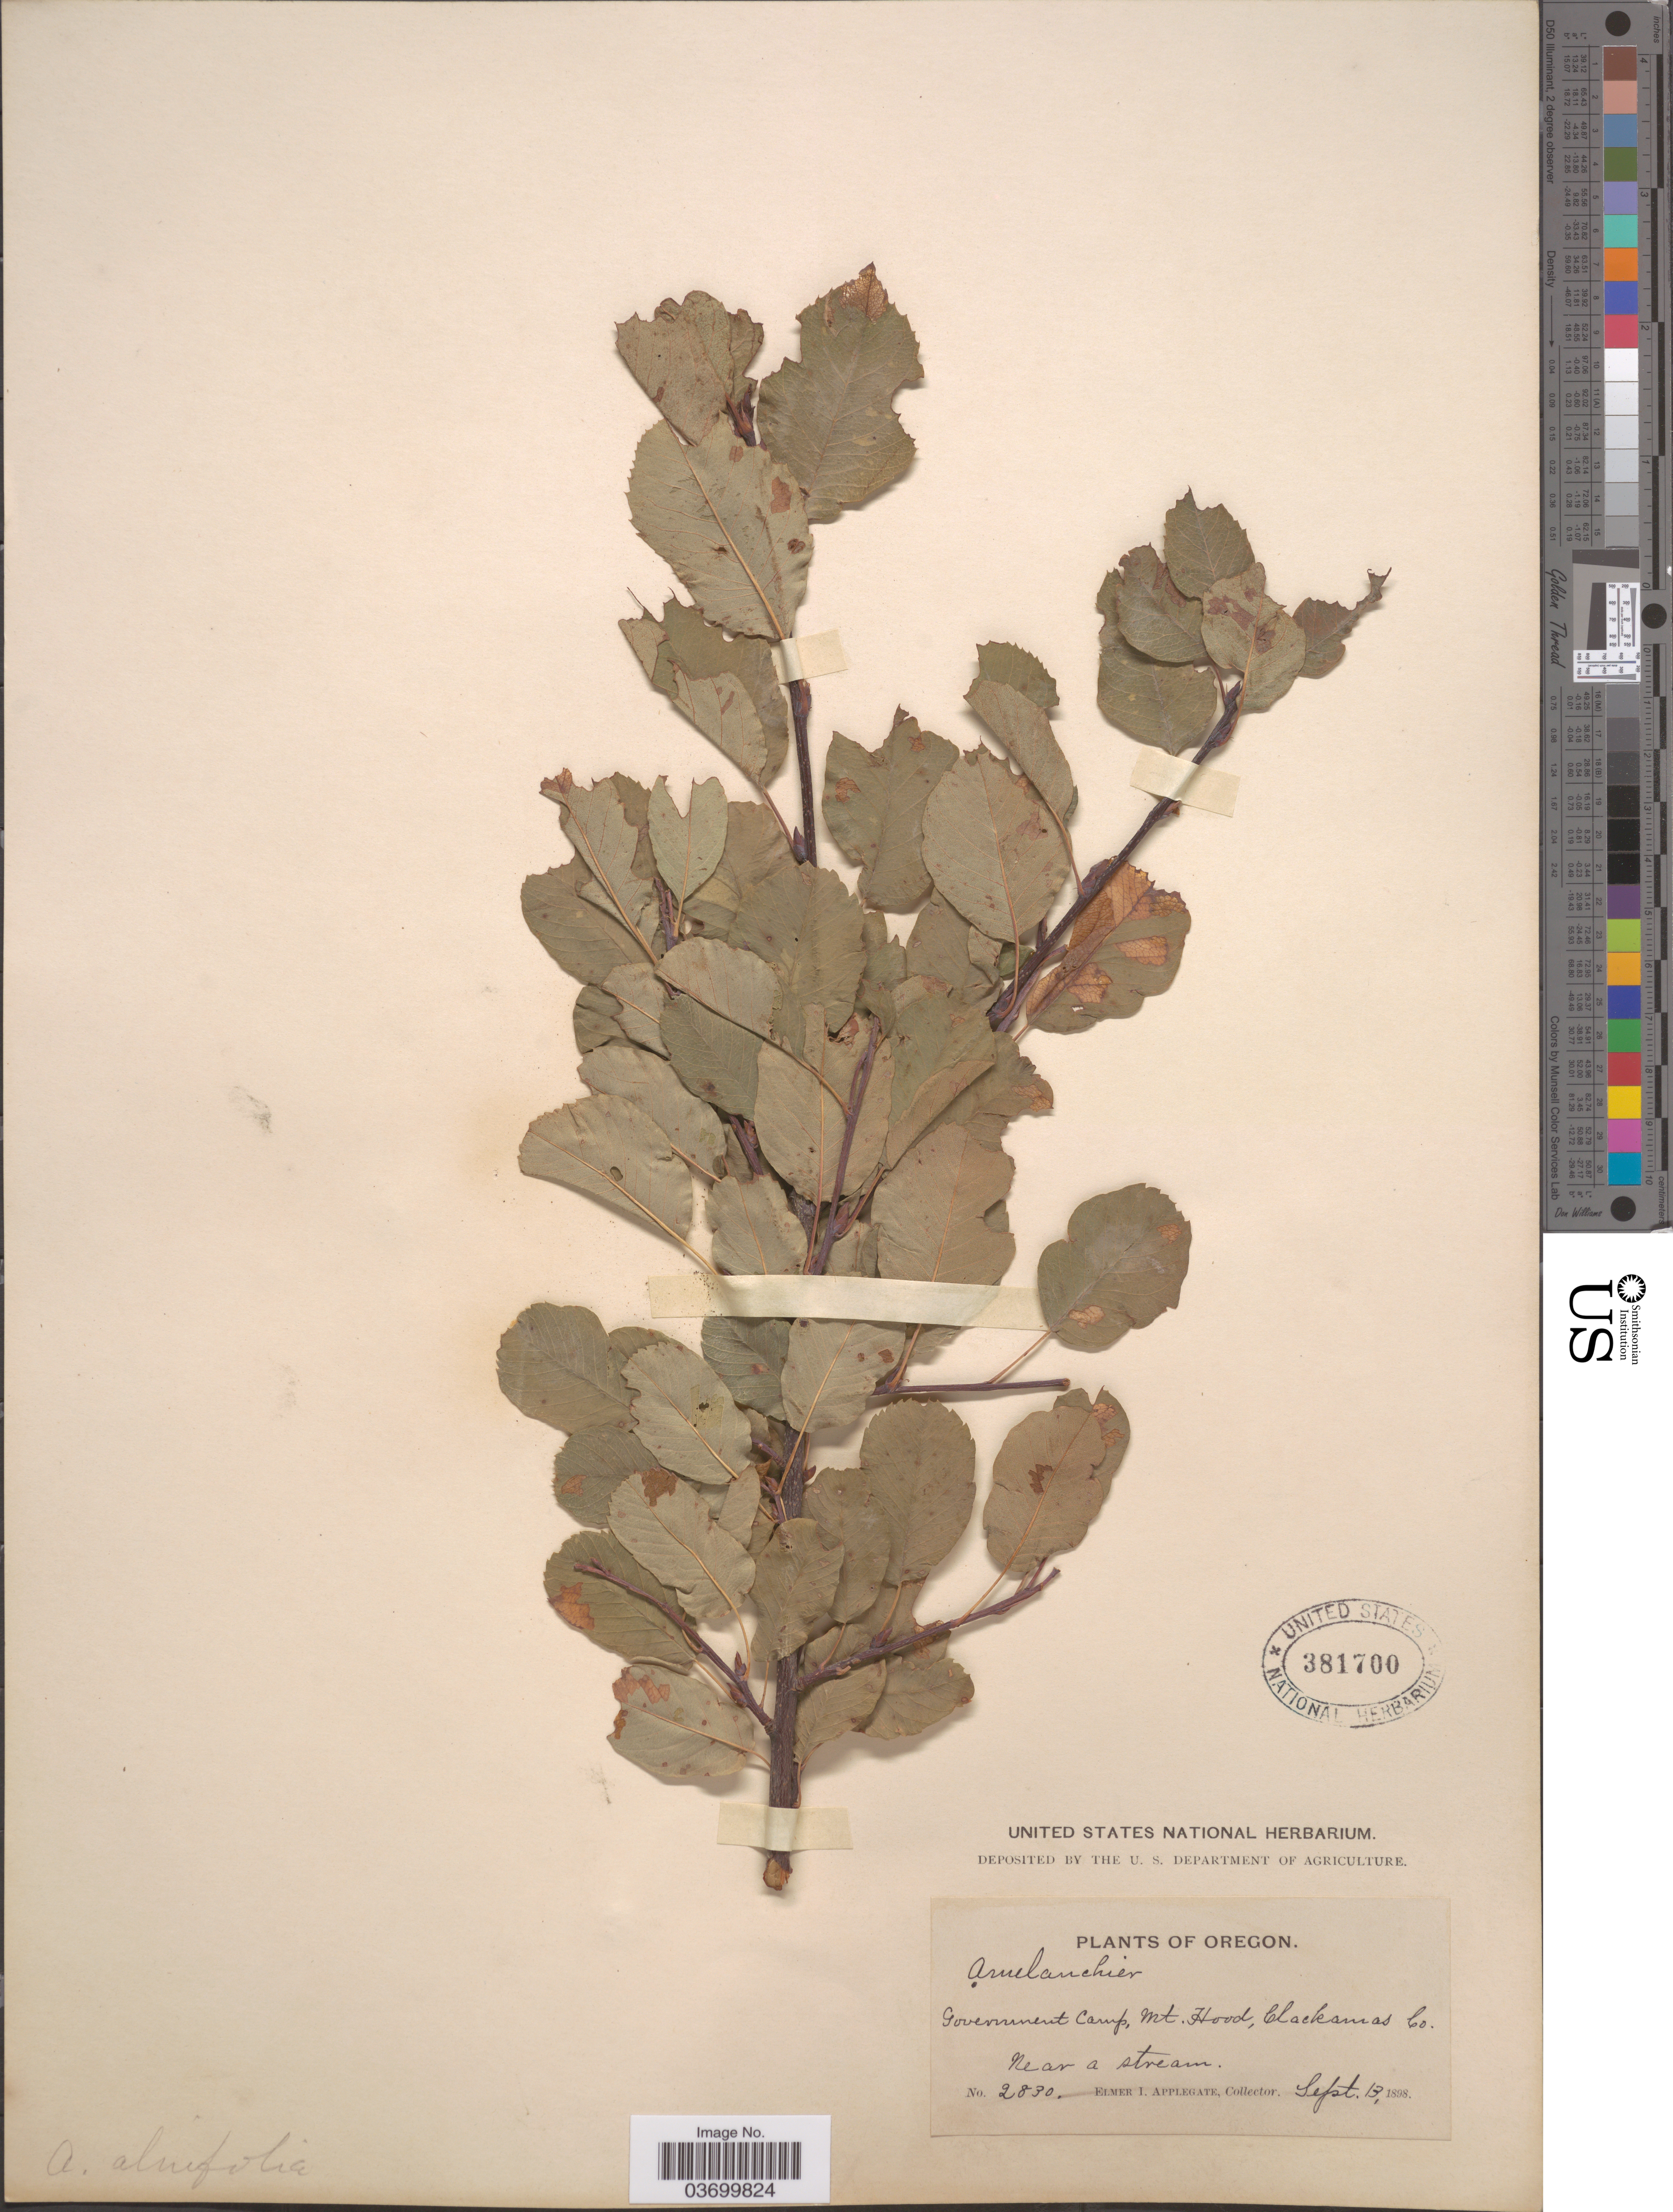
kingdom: Plantae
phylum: Tracheophyta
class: Magnoliopsida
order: Rosales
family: Rosaceae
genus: Amelanchier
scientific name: Amelanchier alnifolia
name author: (Nutt.) Nutt. ex M. Roem.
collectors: E. I. Applegate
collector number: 2830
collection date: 1898-09-13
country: United States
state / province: Oregon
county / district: Clackamas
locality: Government Camp, Mt. Hood, Clackamas Co. Near a stream.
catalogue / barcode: US 381700